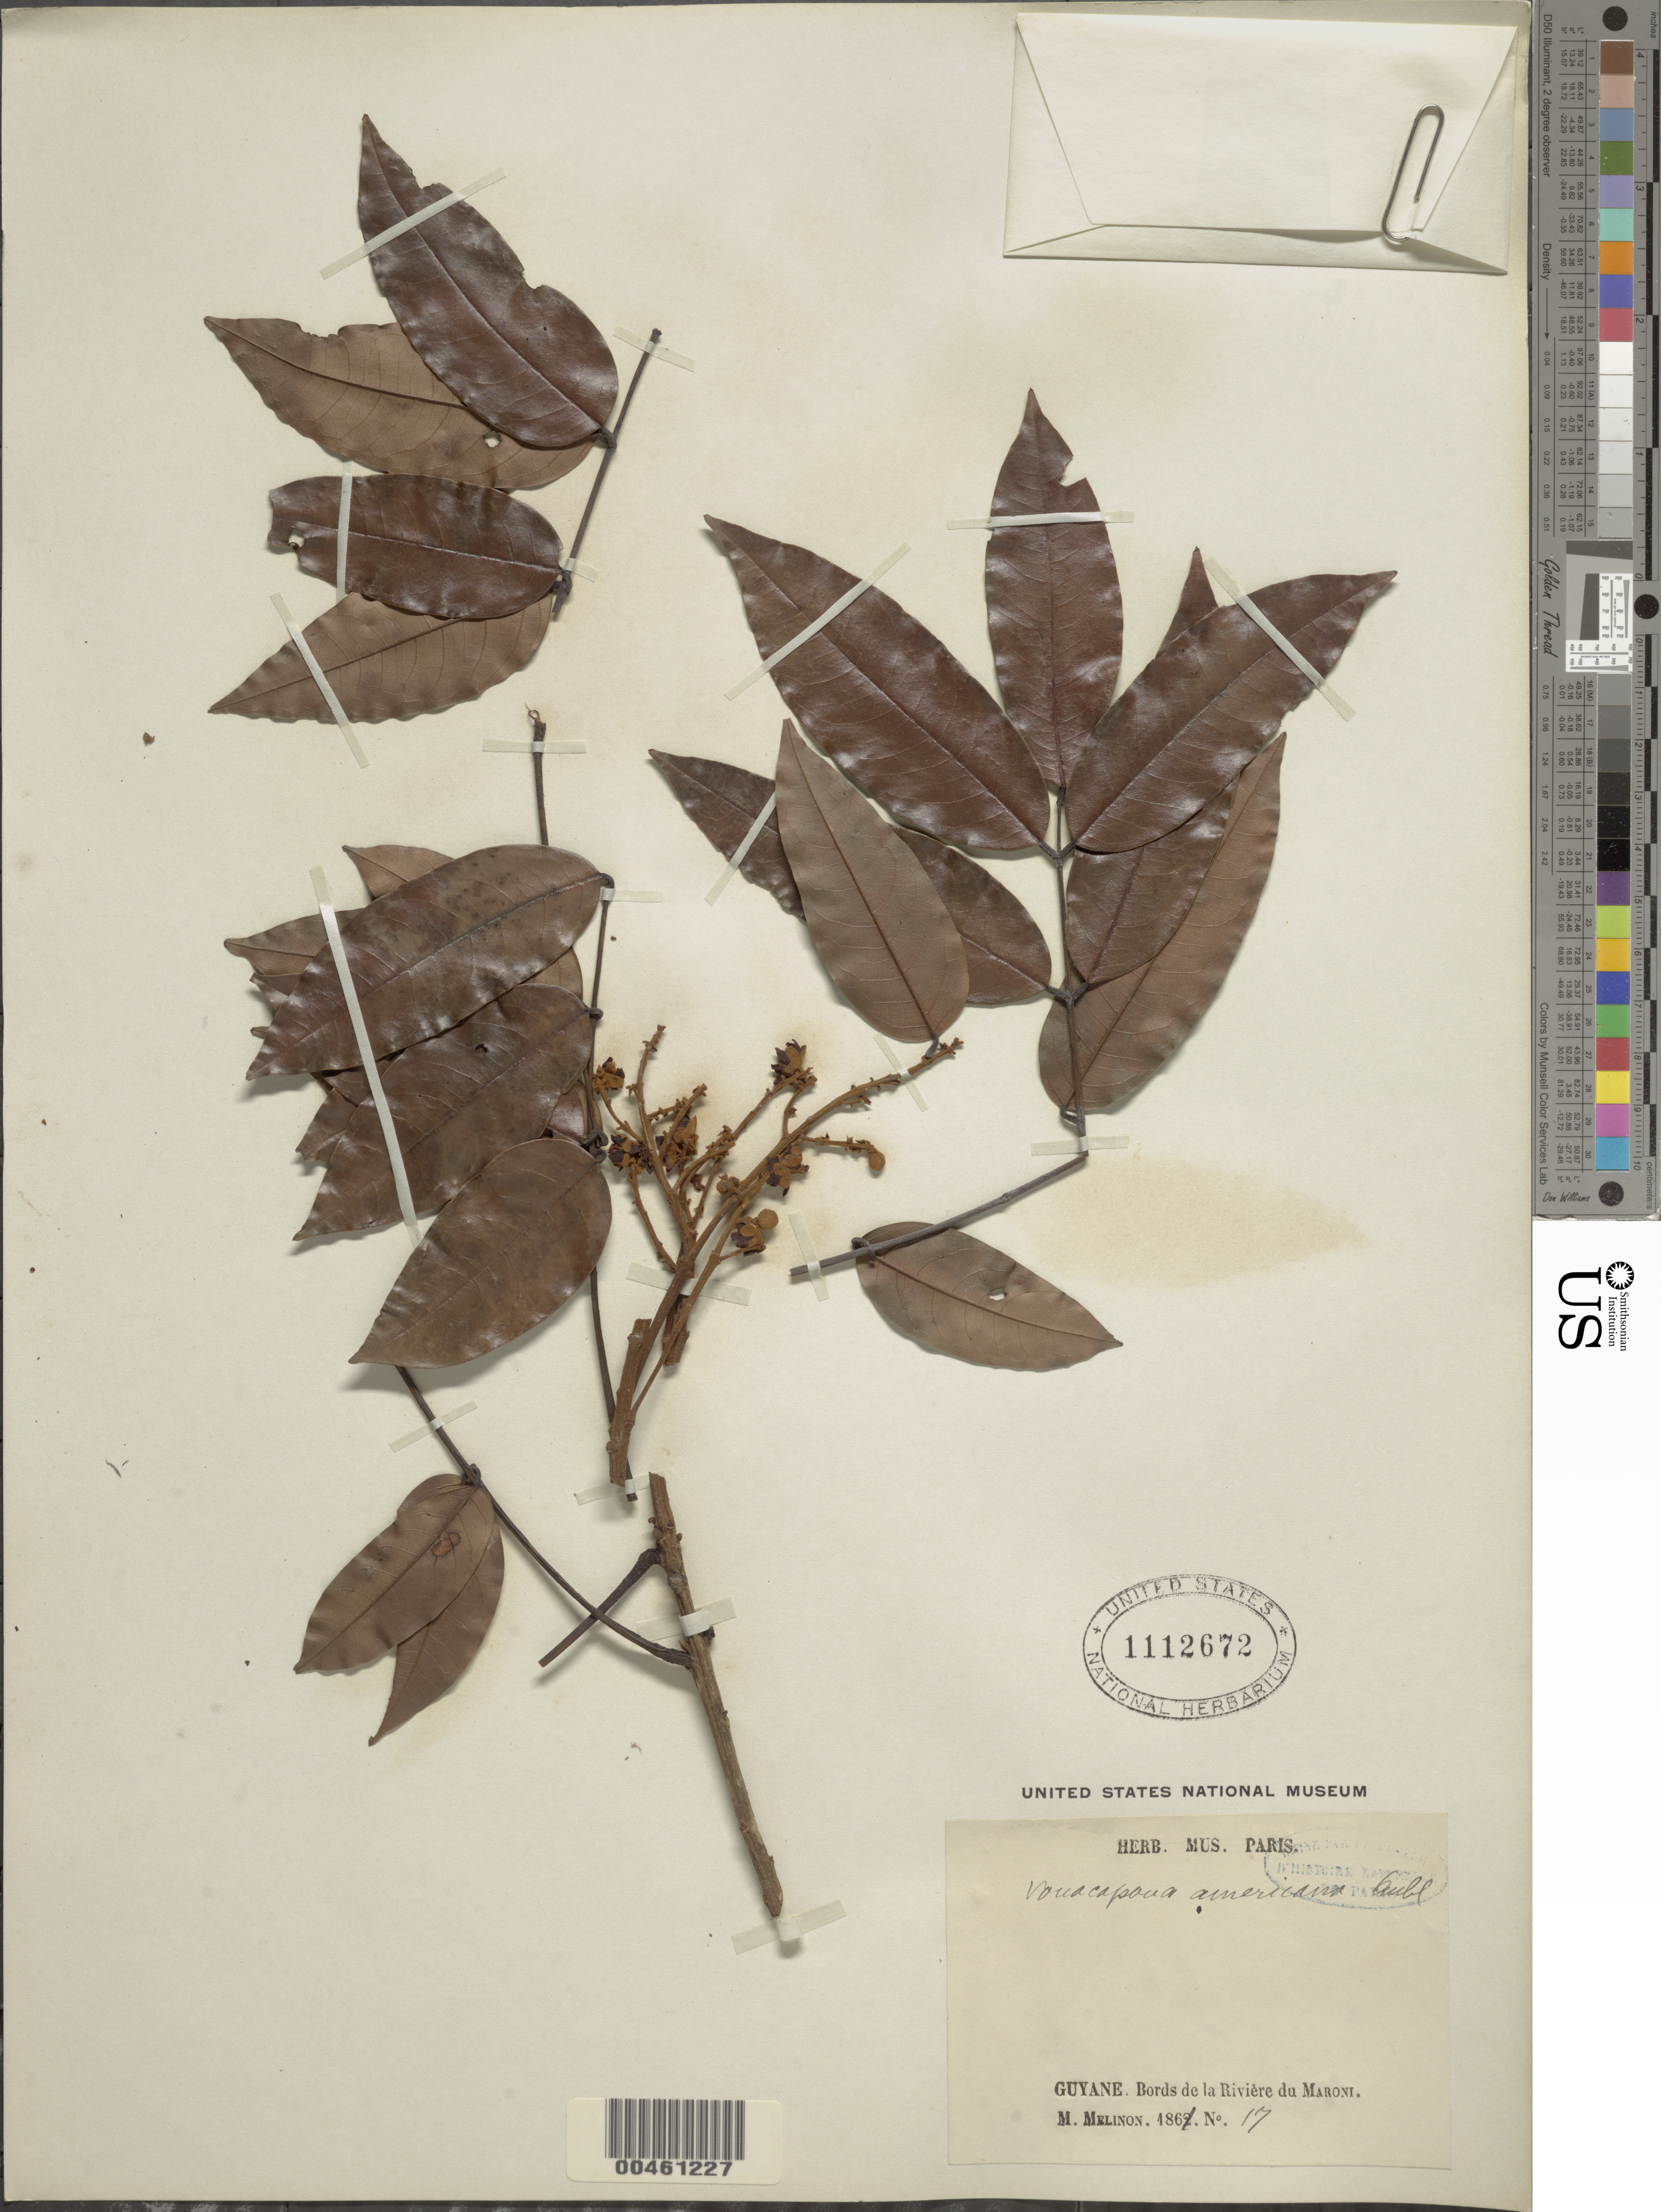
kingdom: Plantae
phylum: Tracheophyta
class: Magnoliopsida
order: Fabales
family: Fabaceae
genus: Vouacapoua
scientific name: Vouacapoua americana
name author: Aubl.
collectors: M. Melinon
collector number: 17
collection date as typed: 1861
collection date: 1861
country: Guyana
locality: Bords de la riviere du maroni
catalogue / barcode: US 1112672